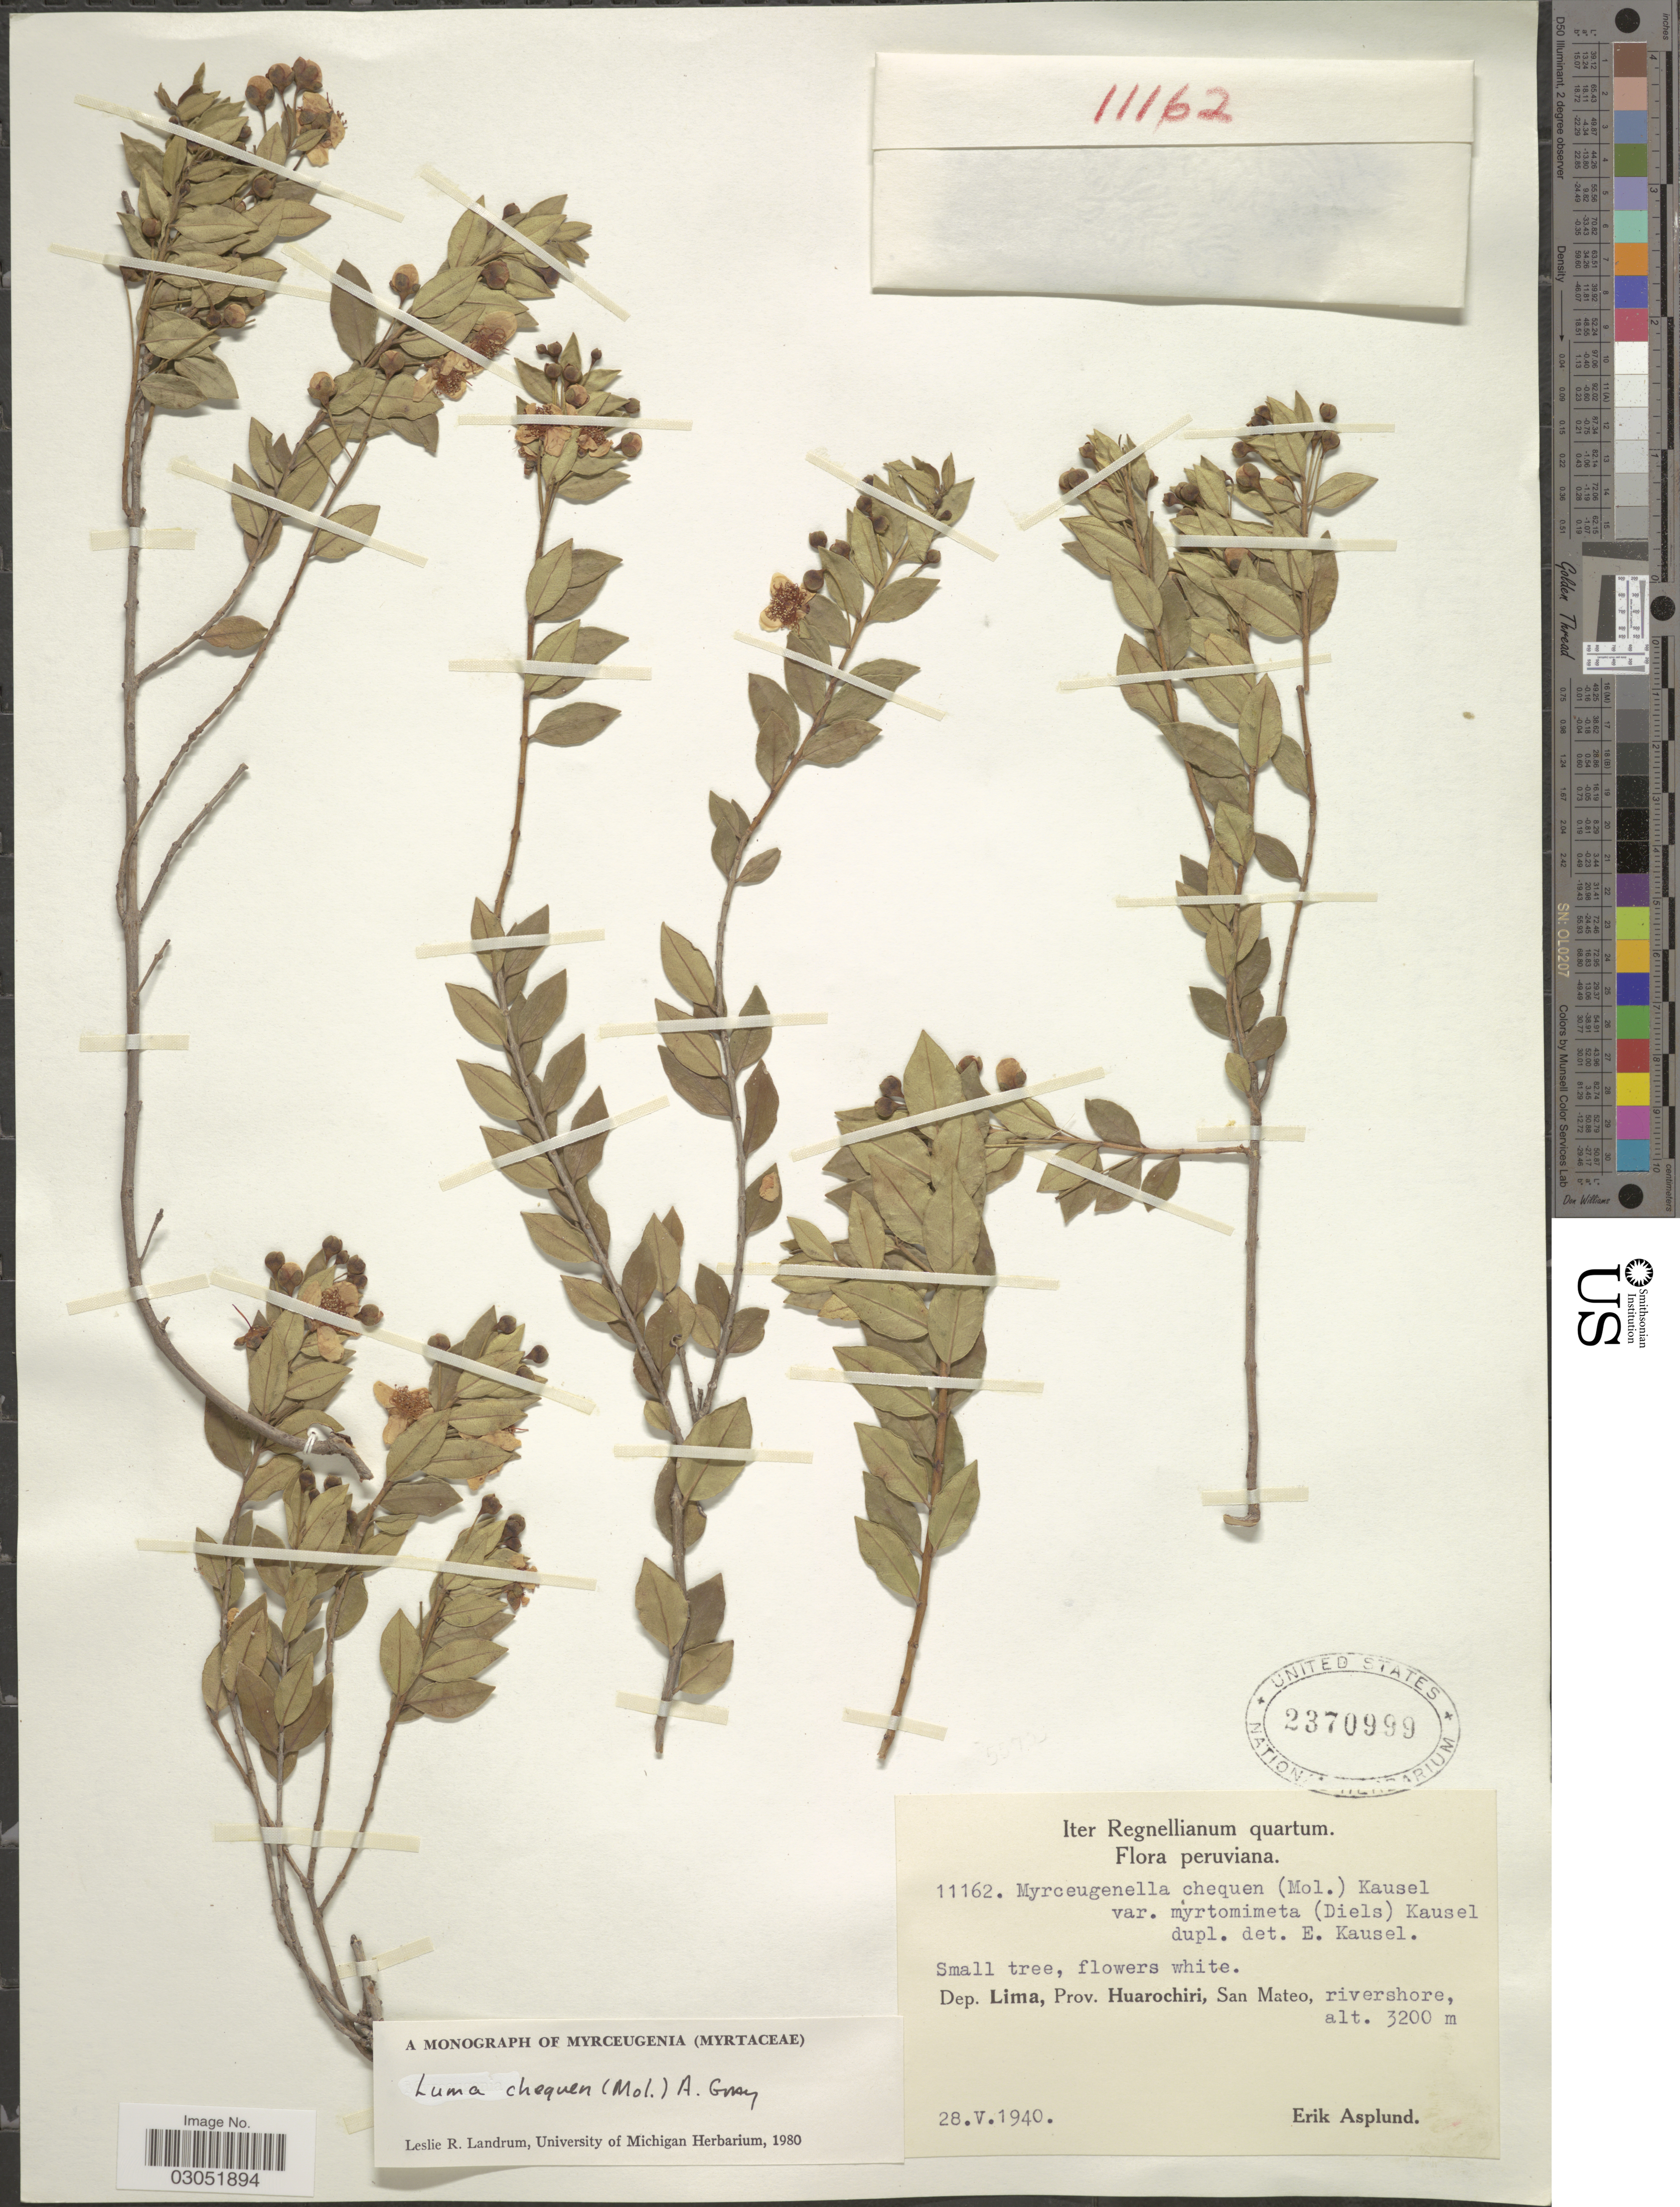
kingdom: Plantae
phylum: Tracheophyta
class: Magnoliopsida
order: Myrtales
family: Myrtaceae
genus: Luma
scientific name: Luma chequen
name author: (Molina) A. Gray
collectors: E. Asplund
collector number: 11162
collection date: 1940-05-28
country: Peru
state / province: Lima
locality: Dep. Lima, Prov. Huarochiri, San Mateo, rivershore.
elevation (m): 3200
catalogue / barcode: US 2370999